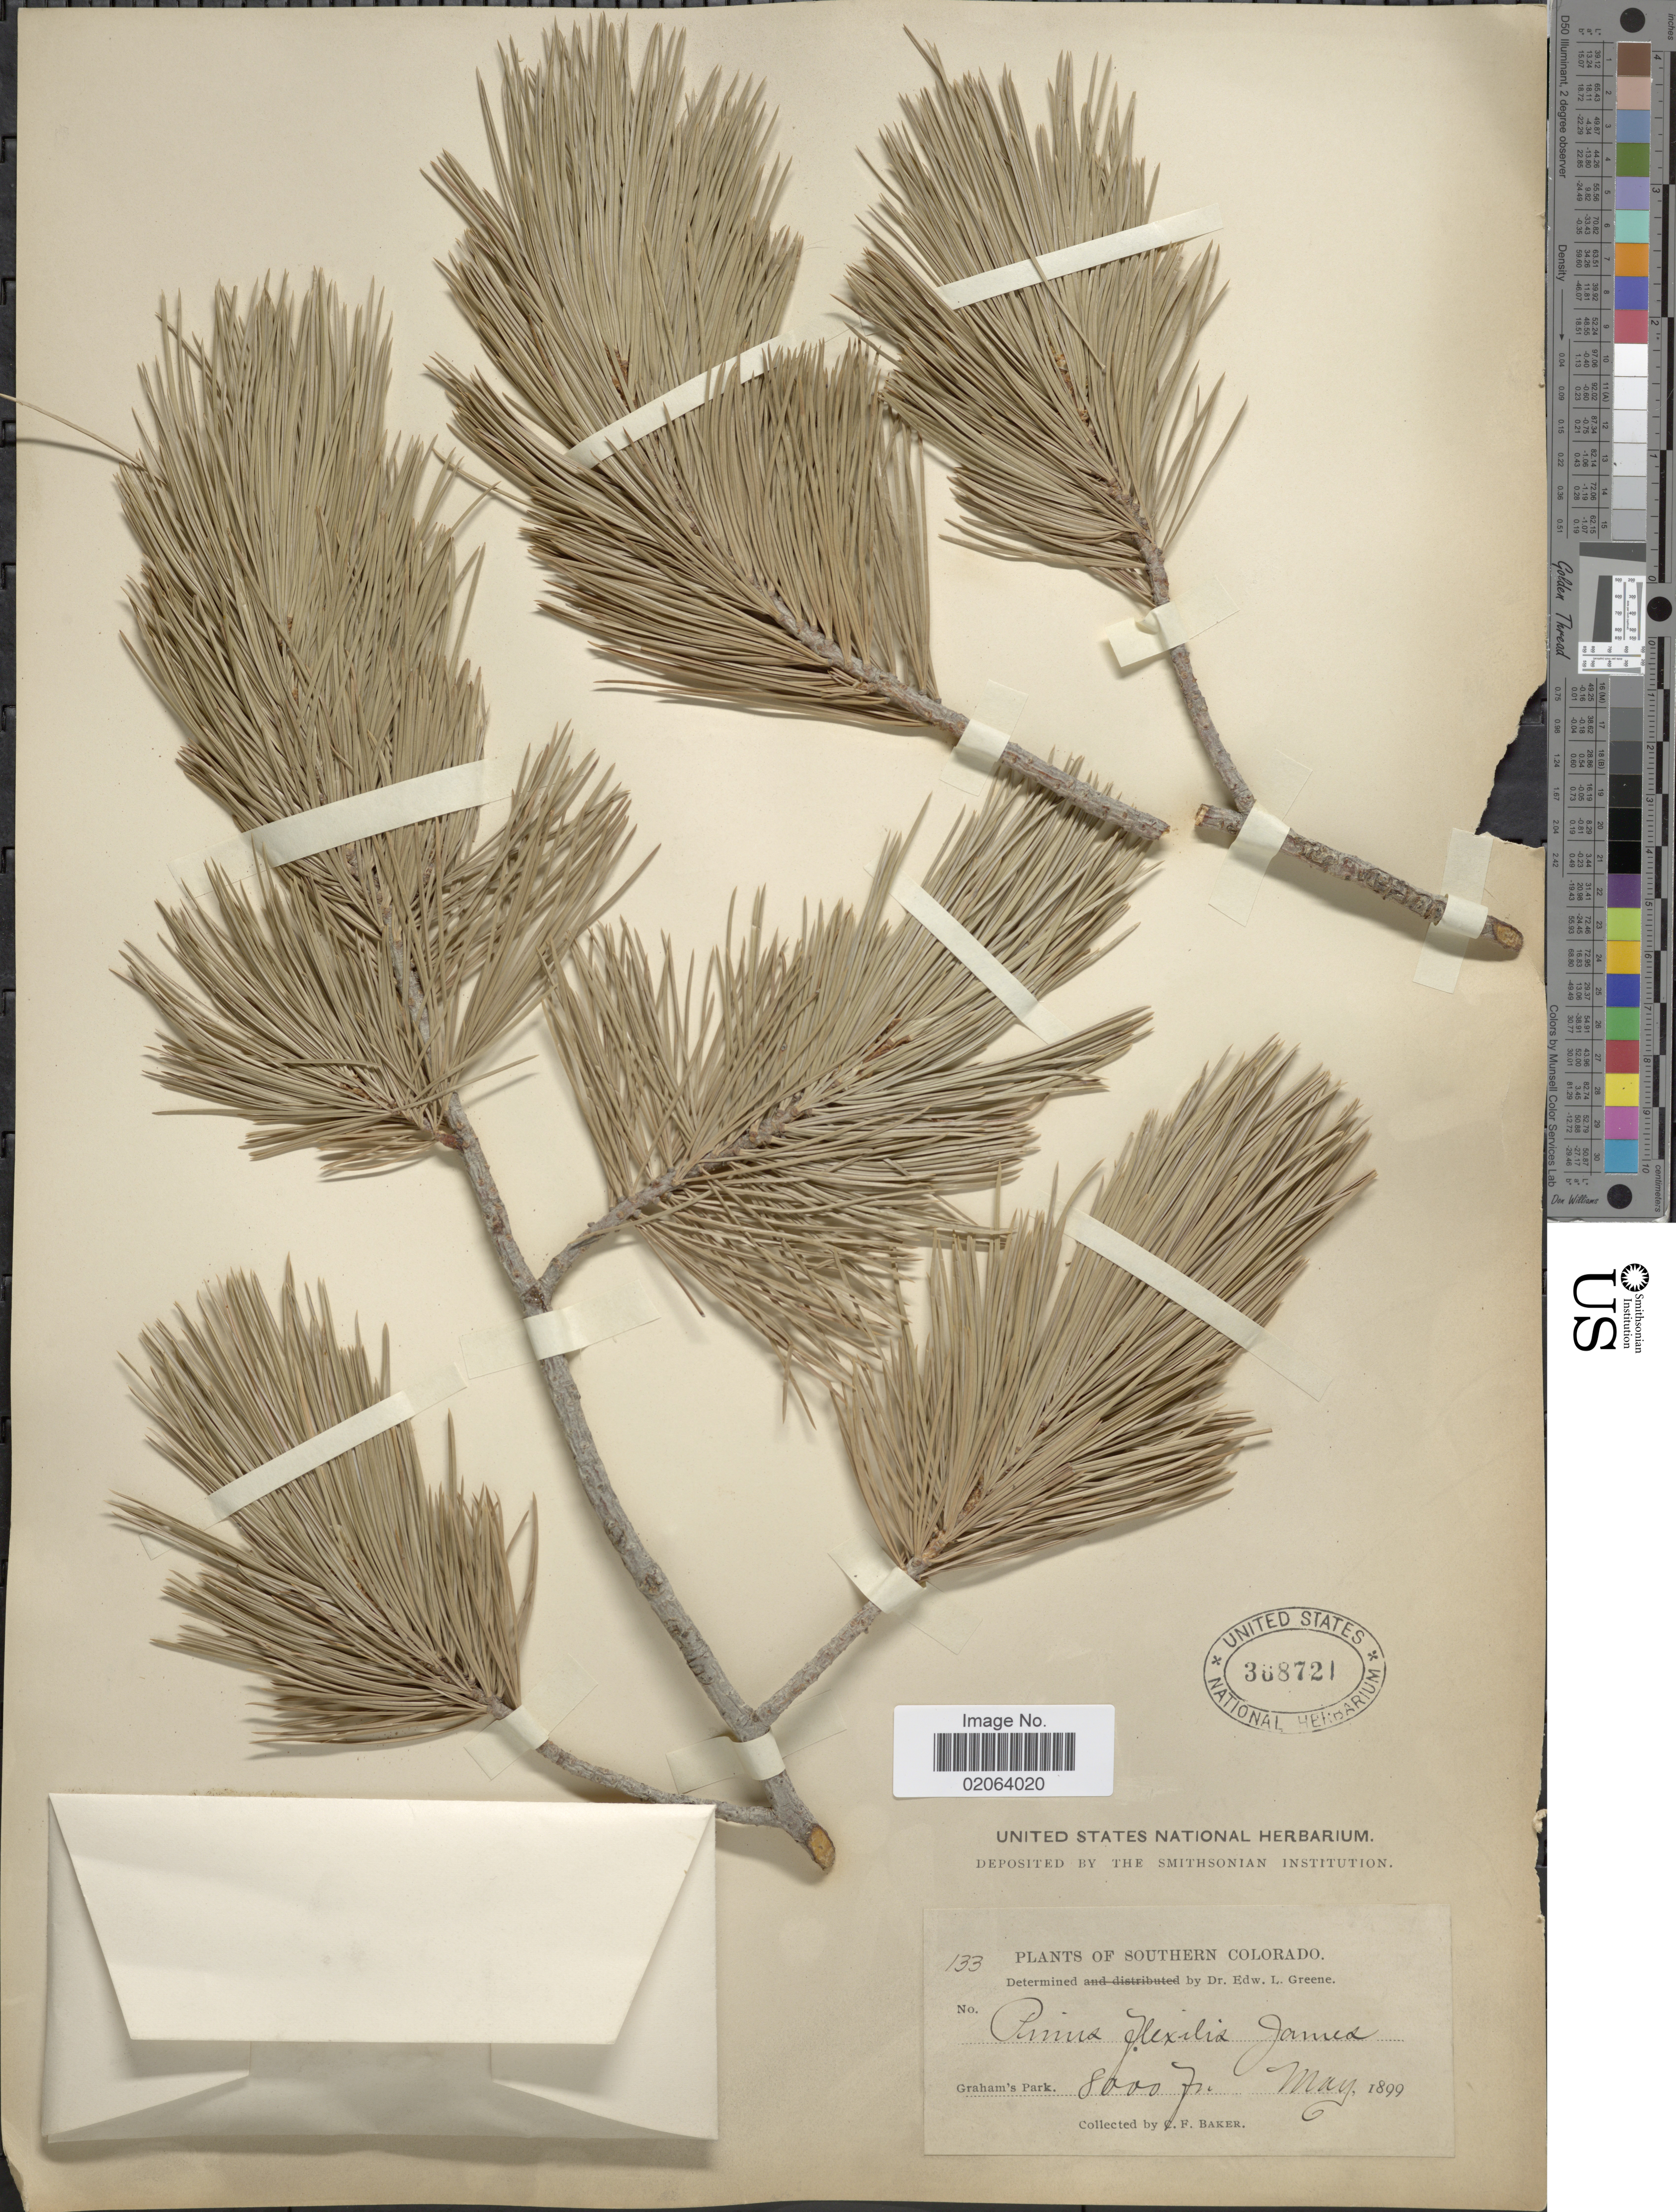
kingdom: Plantae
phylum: Tracheophyta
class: Pinopsida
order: Pinales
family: Pinaceae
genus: Pinus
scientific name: Pinus flexilis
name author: E. James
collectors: C. F. Baker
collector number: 133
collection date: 1899-05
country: United States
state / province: Colorado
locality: Southern Colorado. Graham's Peak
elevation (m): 2438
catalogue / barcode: US 368721